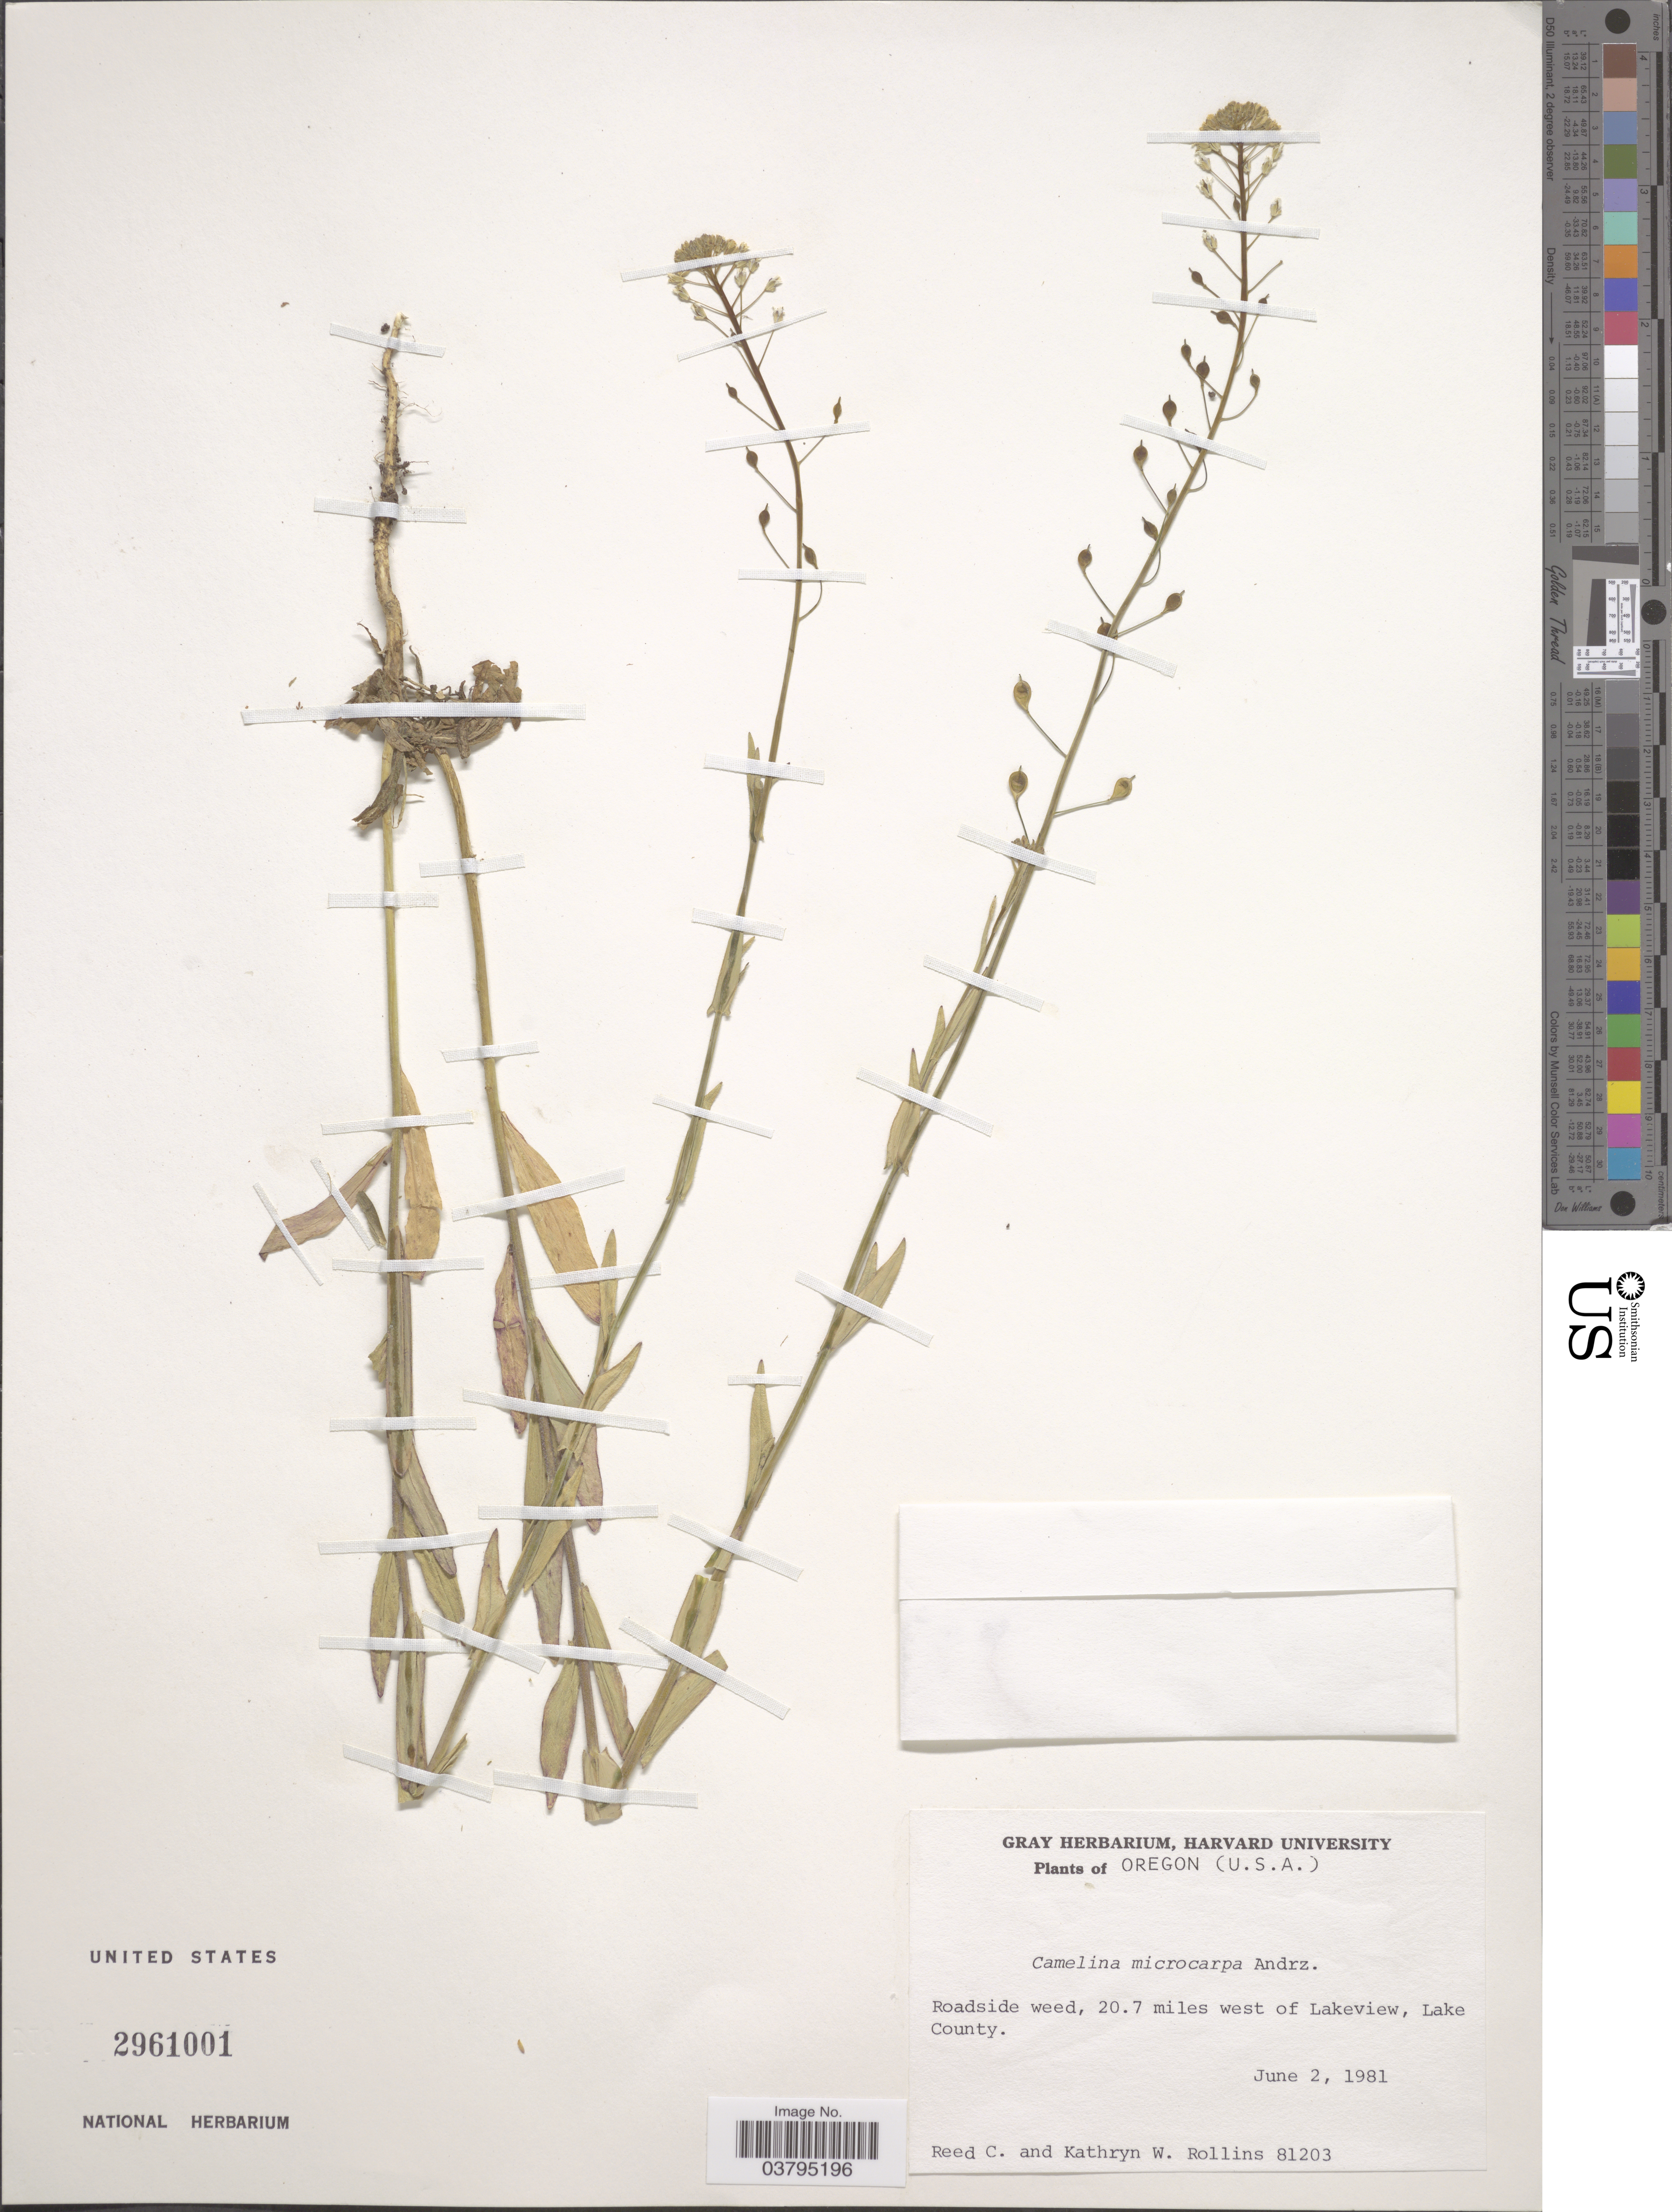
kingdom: Plantae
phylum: Tracheophyta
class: Magnoliopsida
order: Brassicales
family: Brassicaceae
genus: Camelina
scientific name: Camelina microcarpa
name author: DC.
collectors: R. C. Rollins & K. W. Rollins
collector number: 81203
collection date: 1981-06-02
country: United States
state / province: Oregon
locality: Roadside weed, 20.7 miles west of Lakeview, Lake County.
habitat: roadside weed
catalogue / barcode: US 2961001